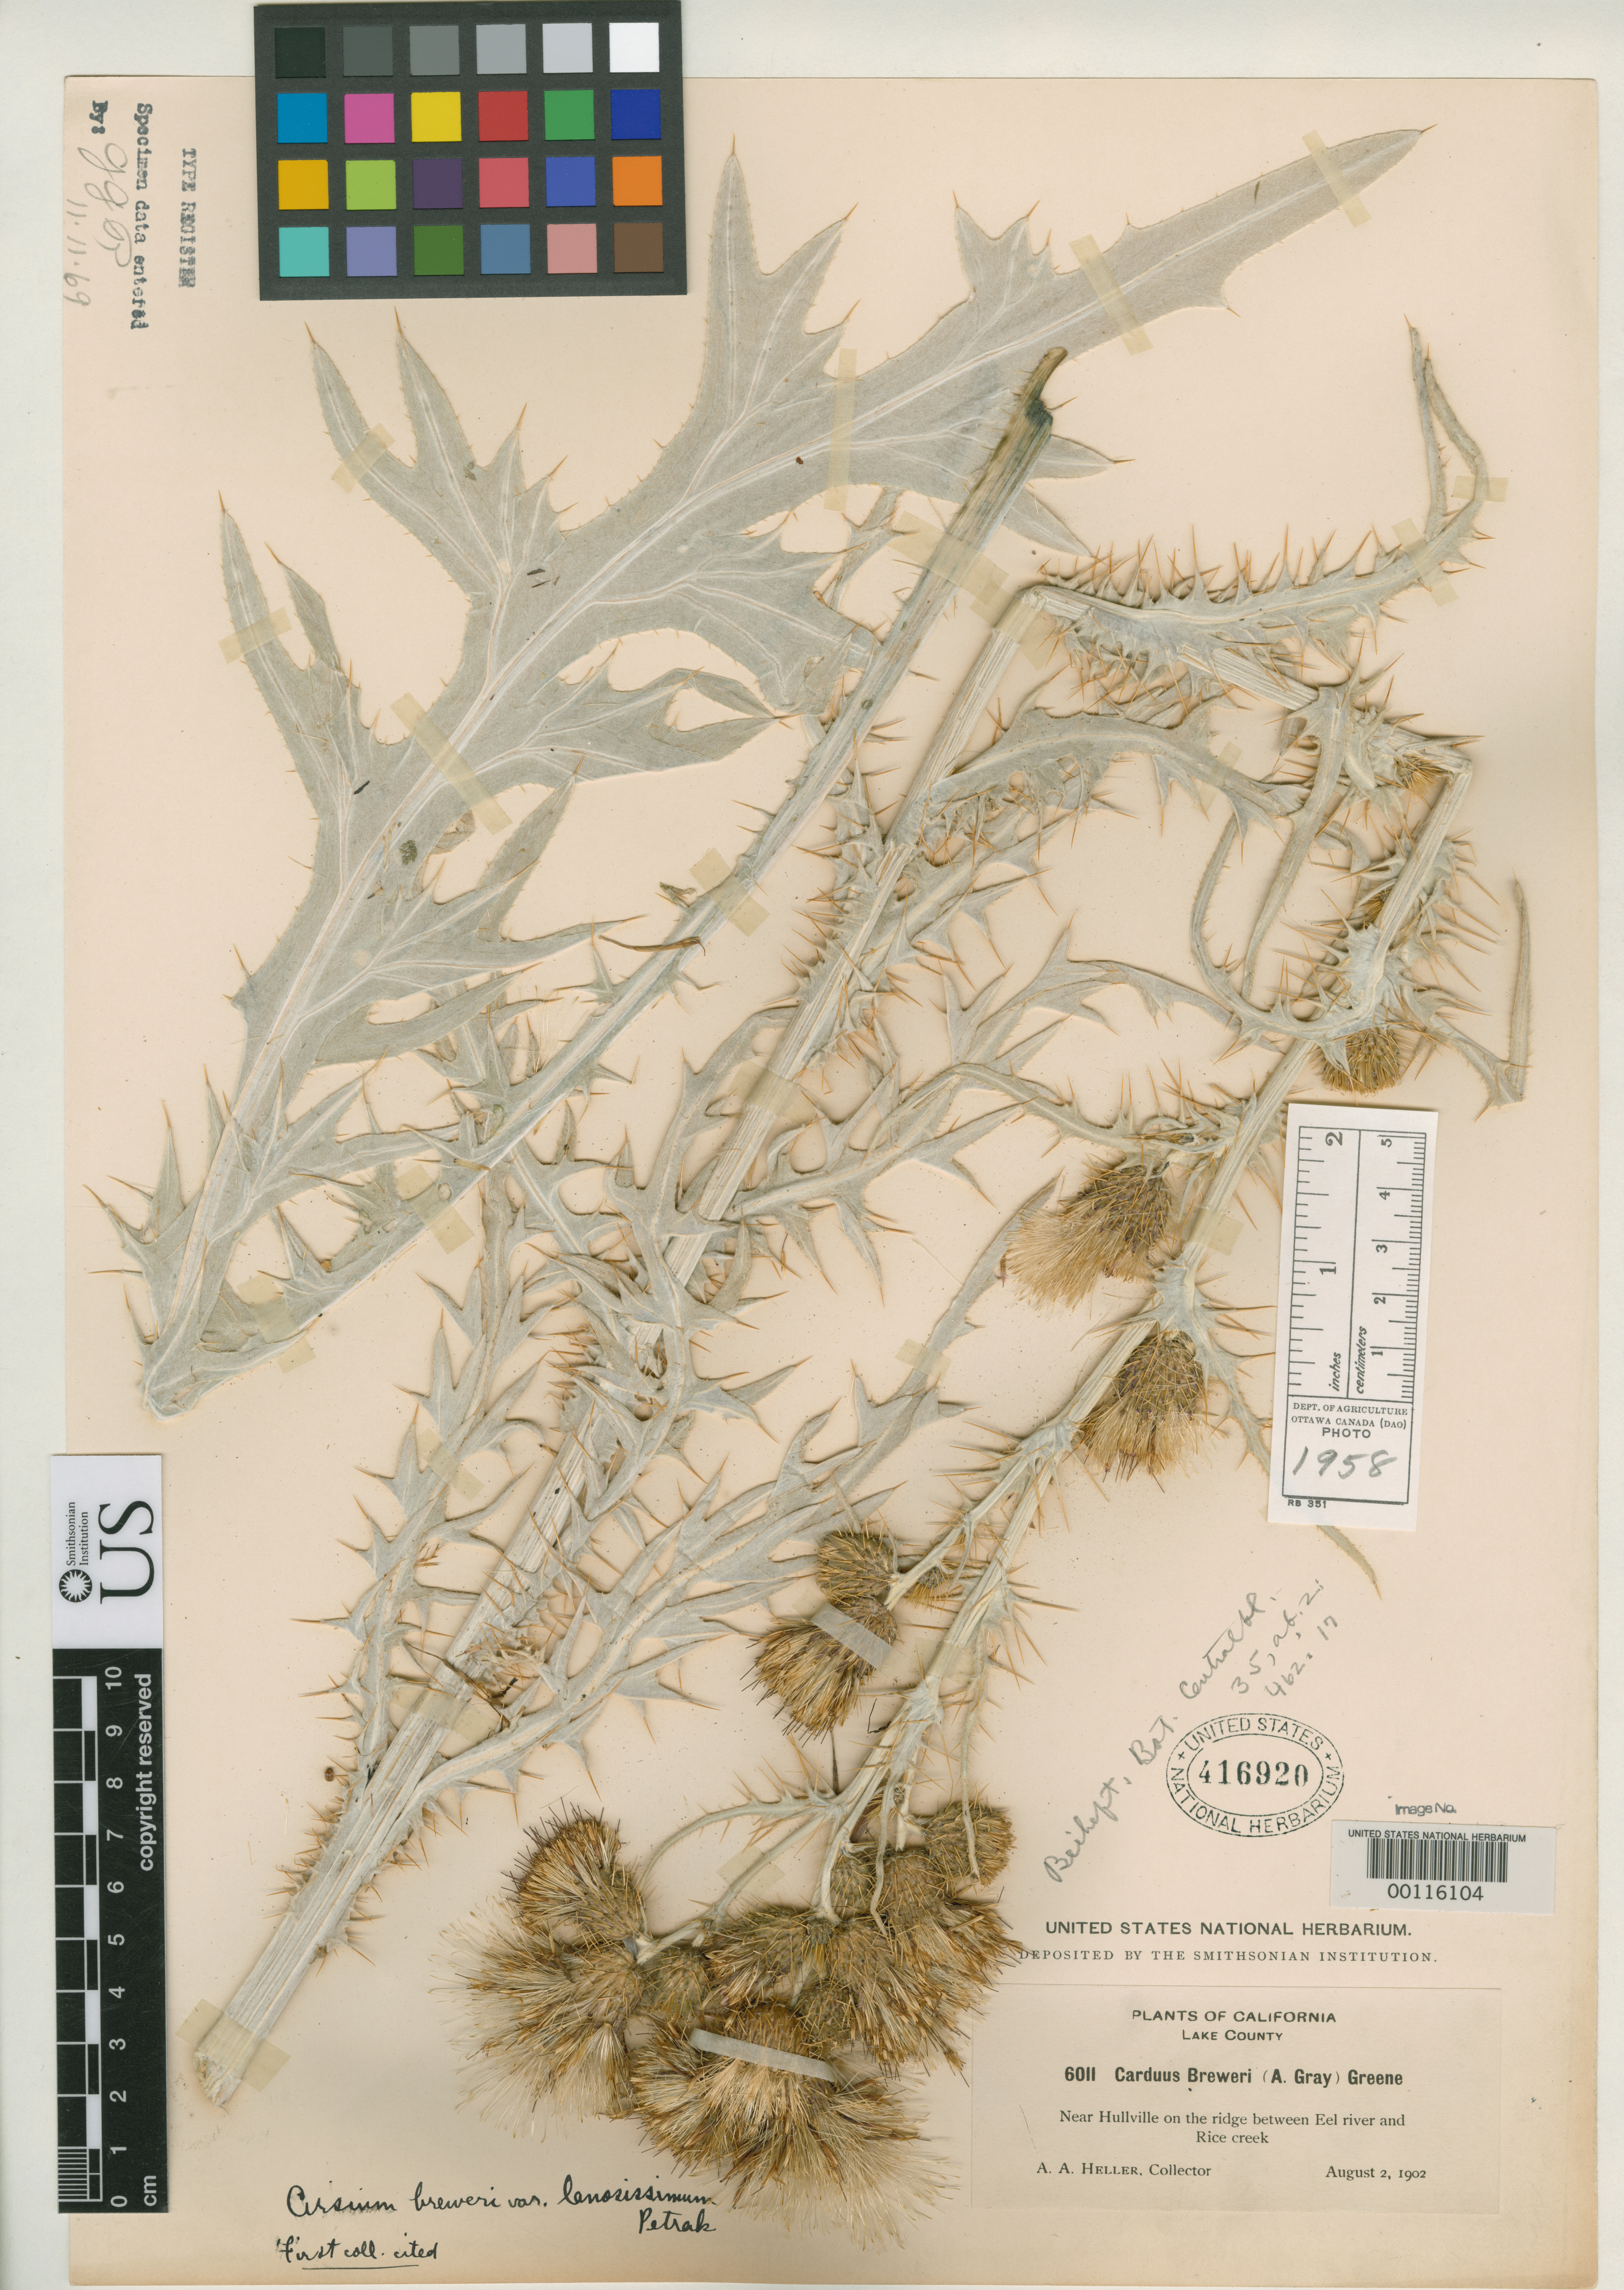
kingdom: Plantae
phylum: Tracheophyta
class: Magnoliopsida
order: Asterales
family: Asteraceae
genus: Cirsium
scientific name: Cirsium breweri var. lanosissimum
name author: Petr.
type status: Type Collection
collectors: A. A. Heller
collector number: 6011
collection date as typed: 02 Aug 1902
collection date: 1902-08-02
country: United States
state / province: California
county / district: Lake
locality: Hullville.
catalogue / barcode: US 416920